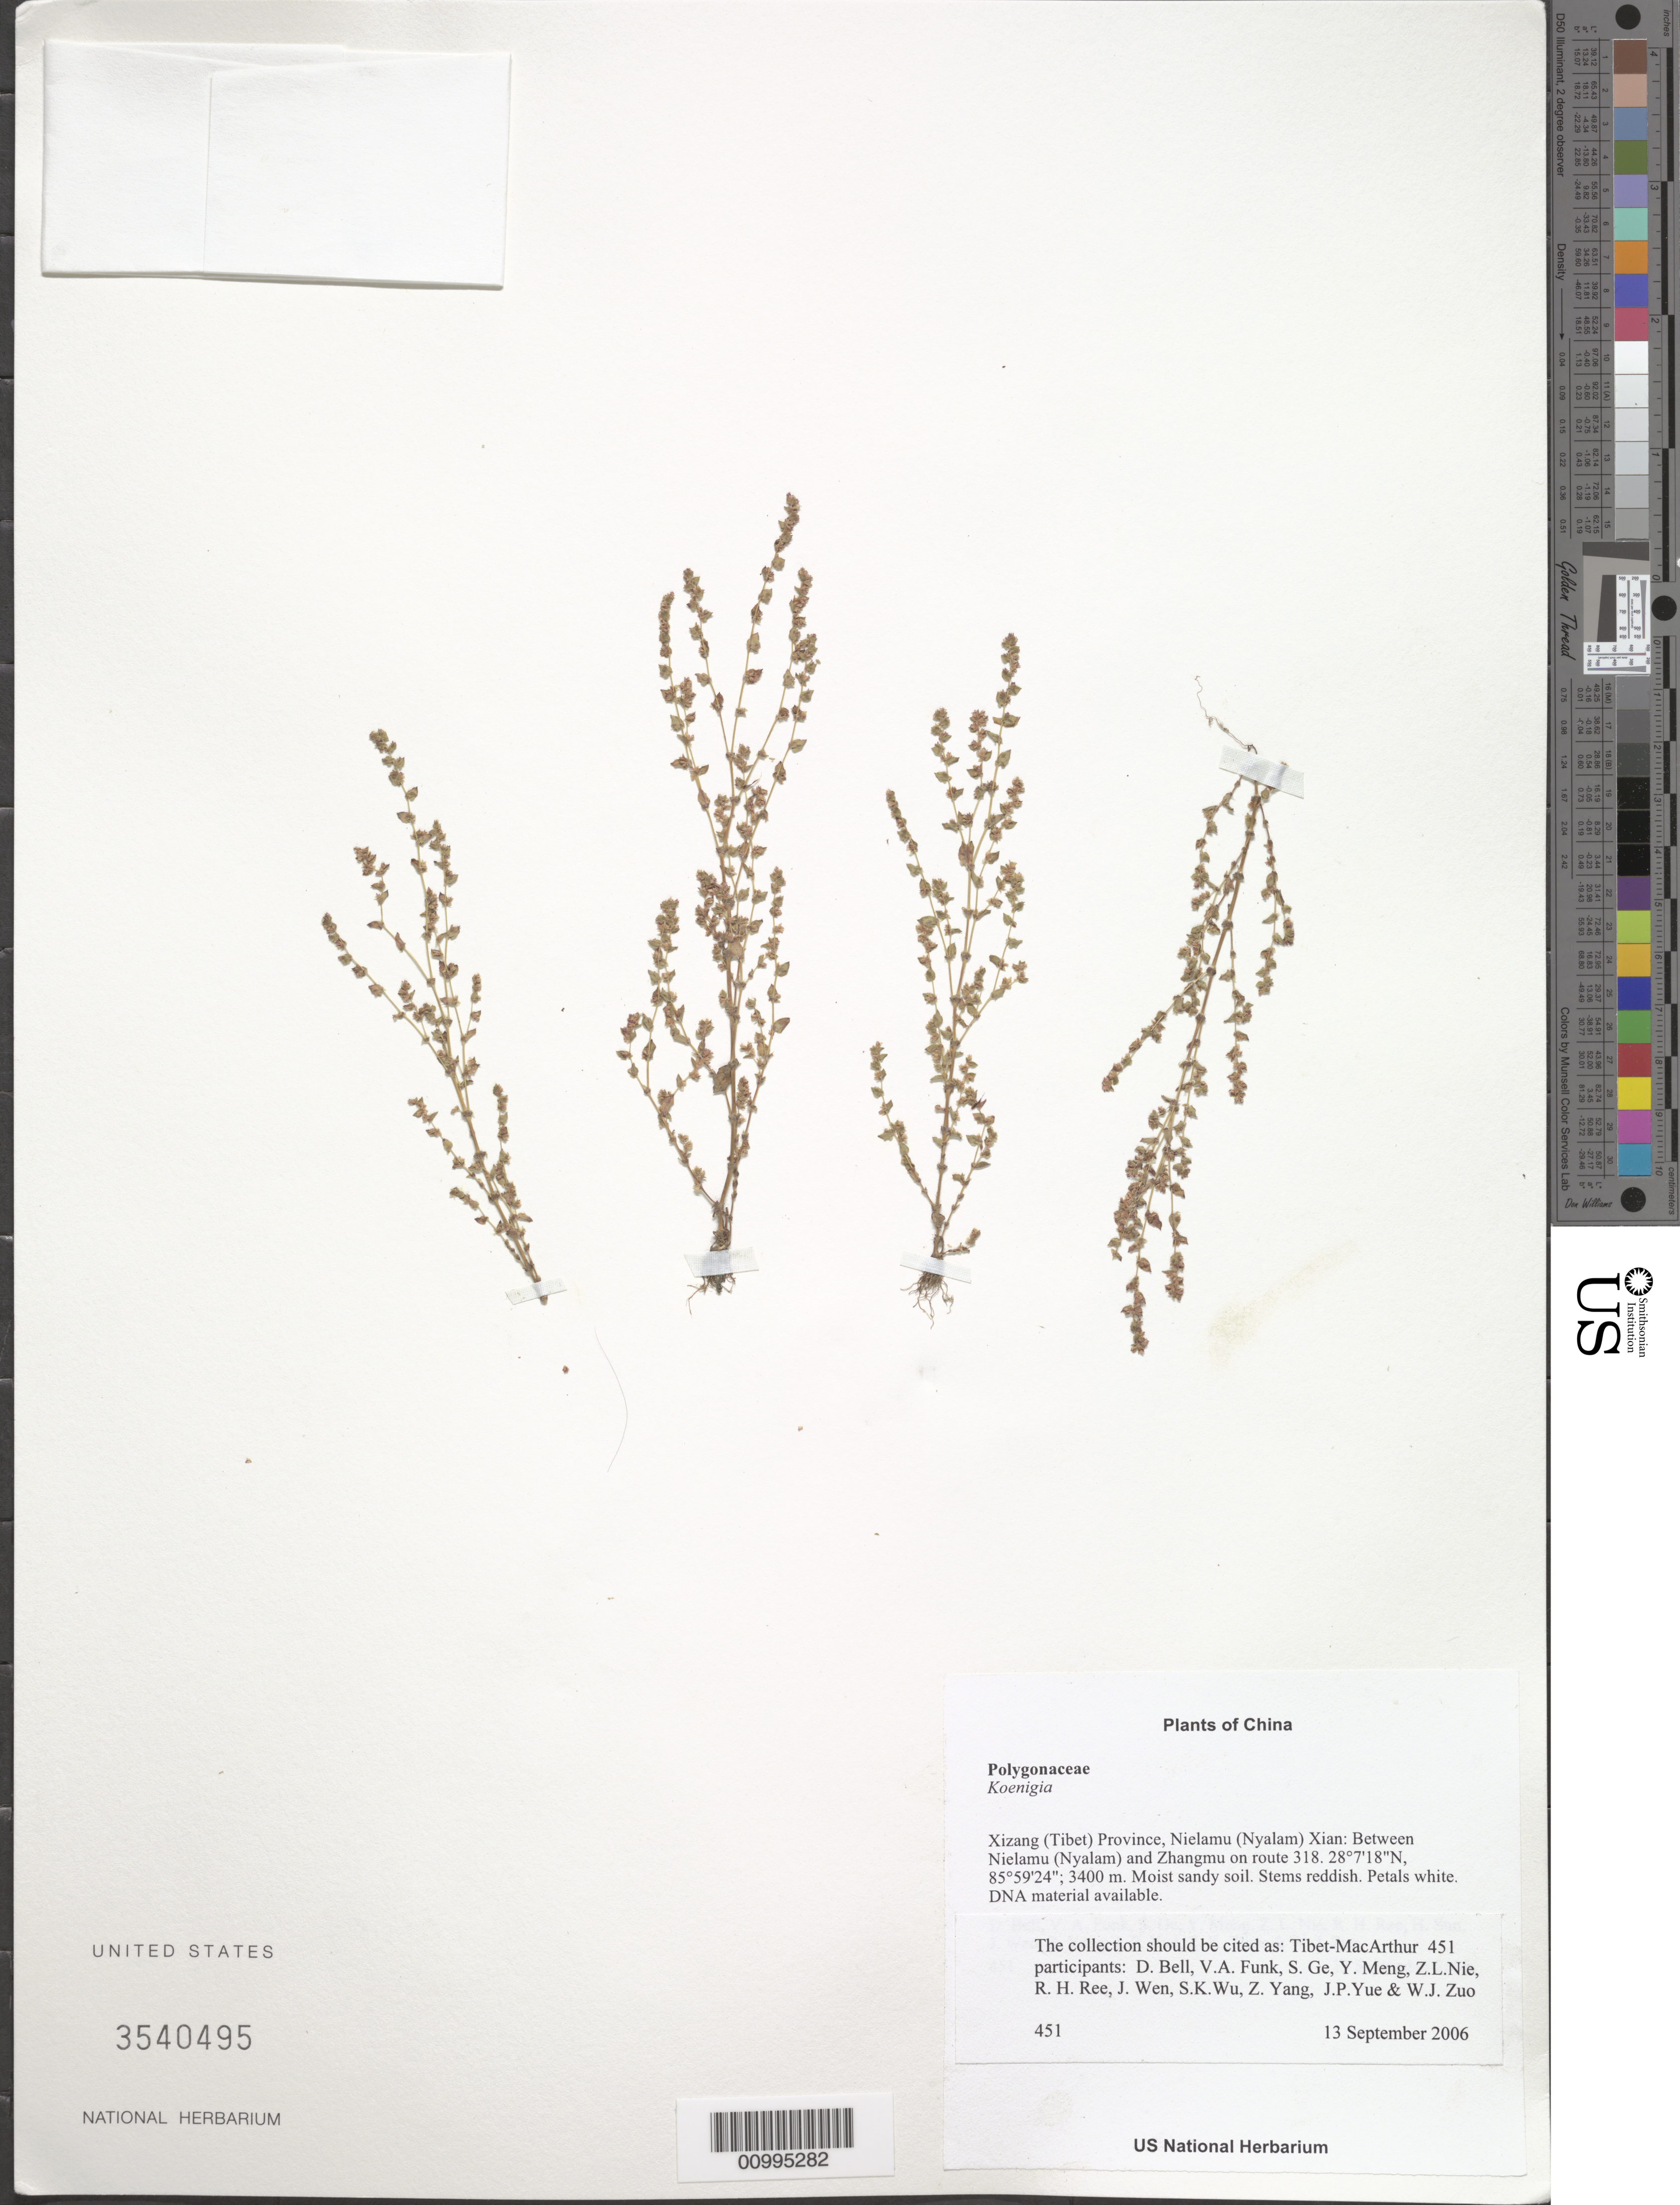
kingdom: Plantae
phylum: Tracheophyta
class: Magnoliopsida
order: Caryophyllales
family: Polygonaceae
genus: Koenigia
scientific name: Koenigia sp.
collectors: Tibet-MacArthur, D. A. Bell, V. Funk, S. Ge, Y. Meng, Z. Nie, R. Ree, H. Sun, J. Wen, Z. Yang, J. Yue, Z. Zhou & W. Zuo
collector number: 451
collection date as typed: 13 Sep 2006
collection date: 2006-09-13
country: China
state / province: Xizang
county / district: Nielamu (Nyalam) Xian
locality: Between Nielamu (Nyalam) and Zhangmu on route 318.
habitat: Rocky slopes, cliff bases and disturbed areas beside road. Moist sandy soil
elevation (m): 3400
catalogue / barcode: US 3540495